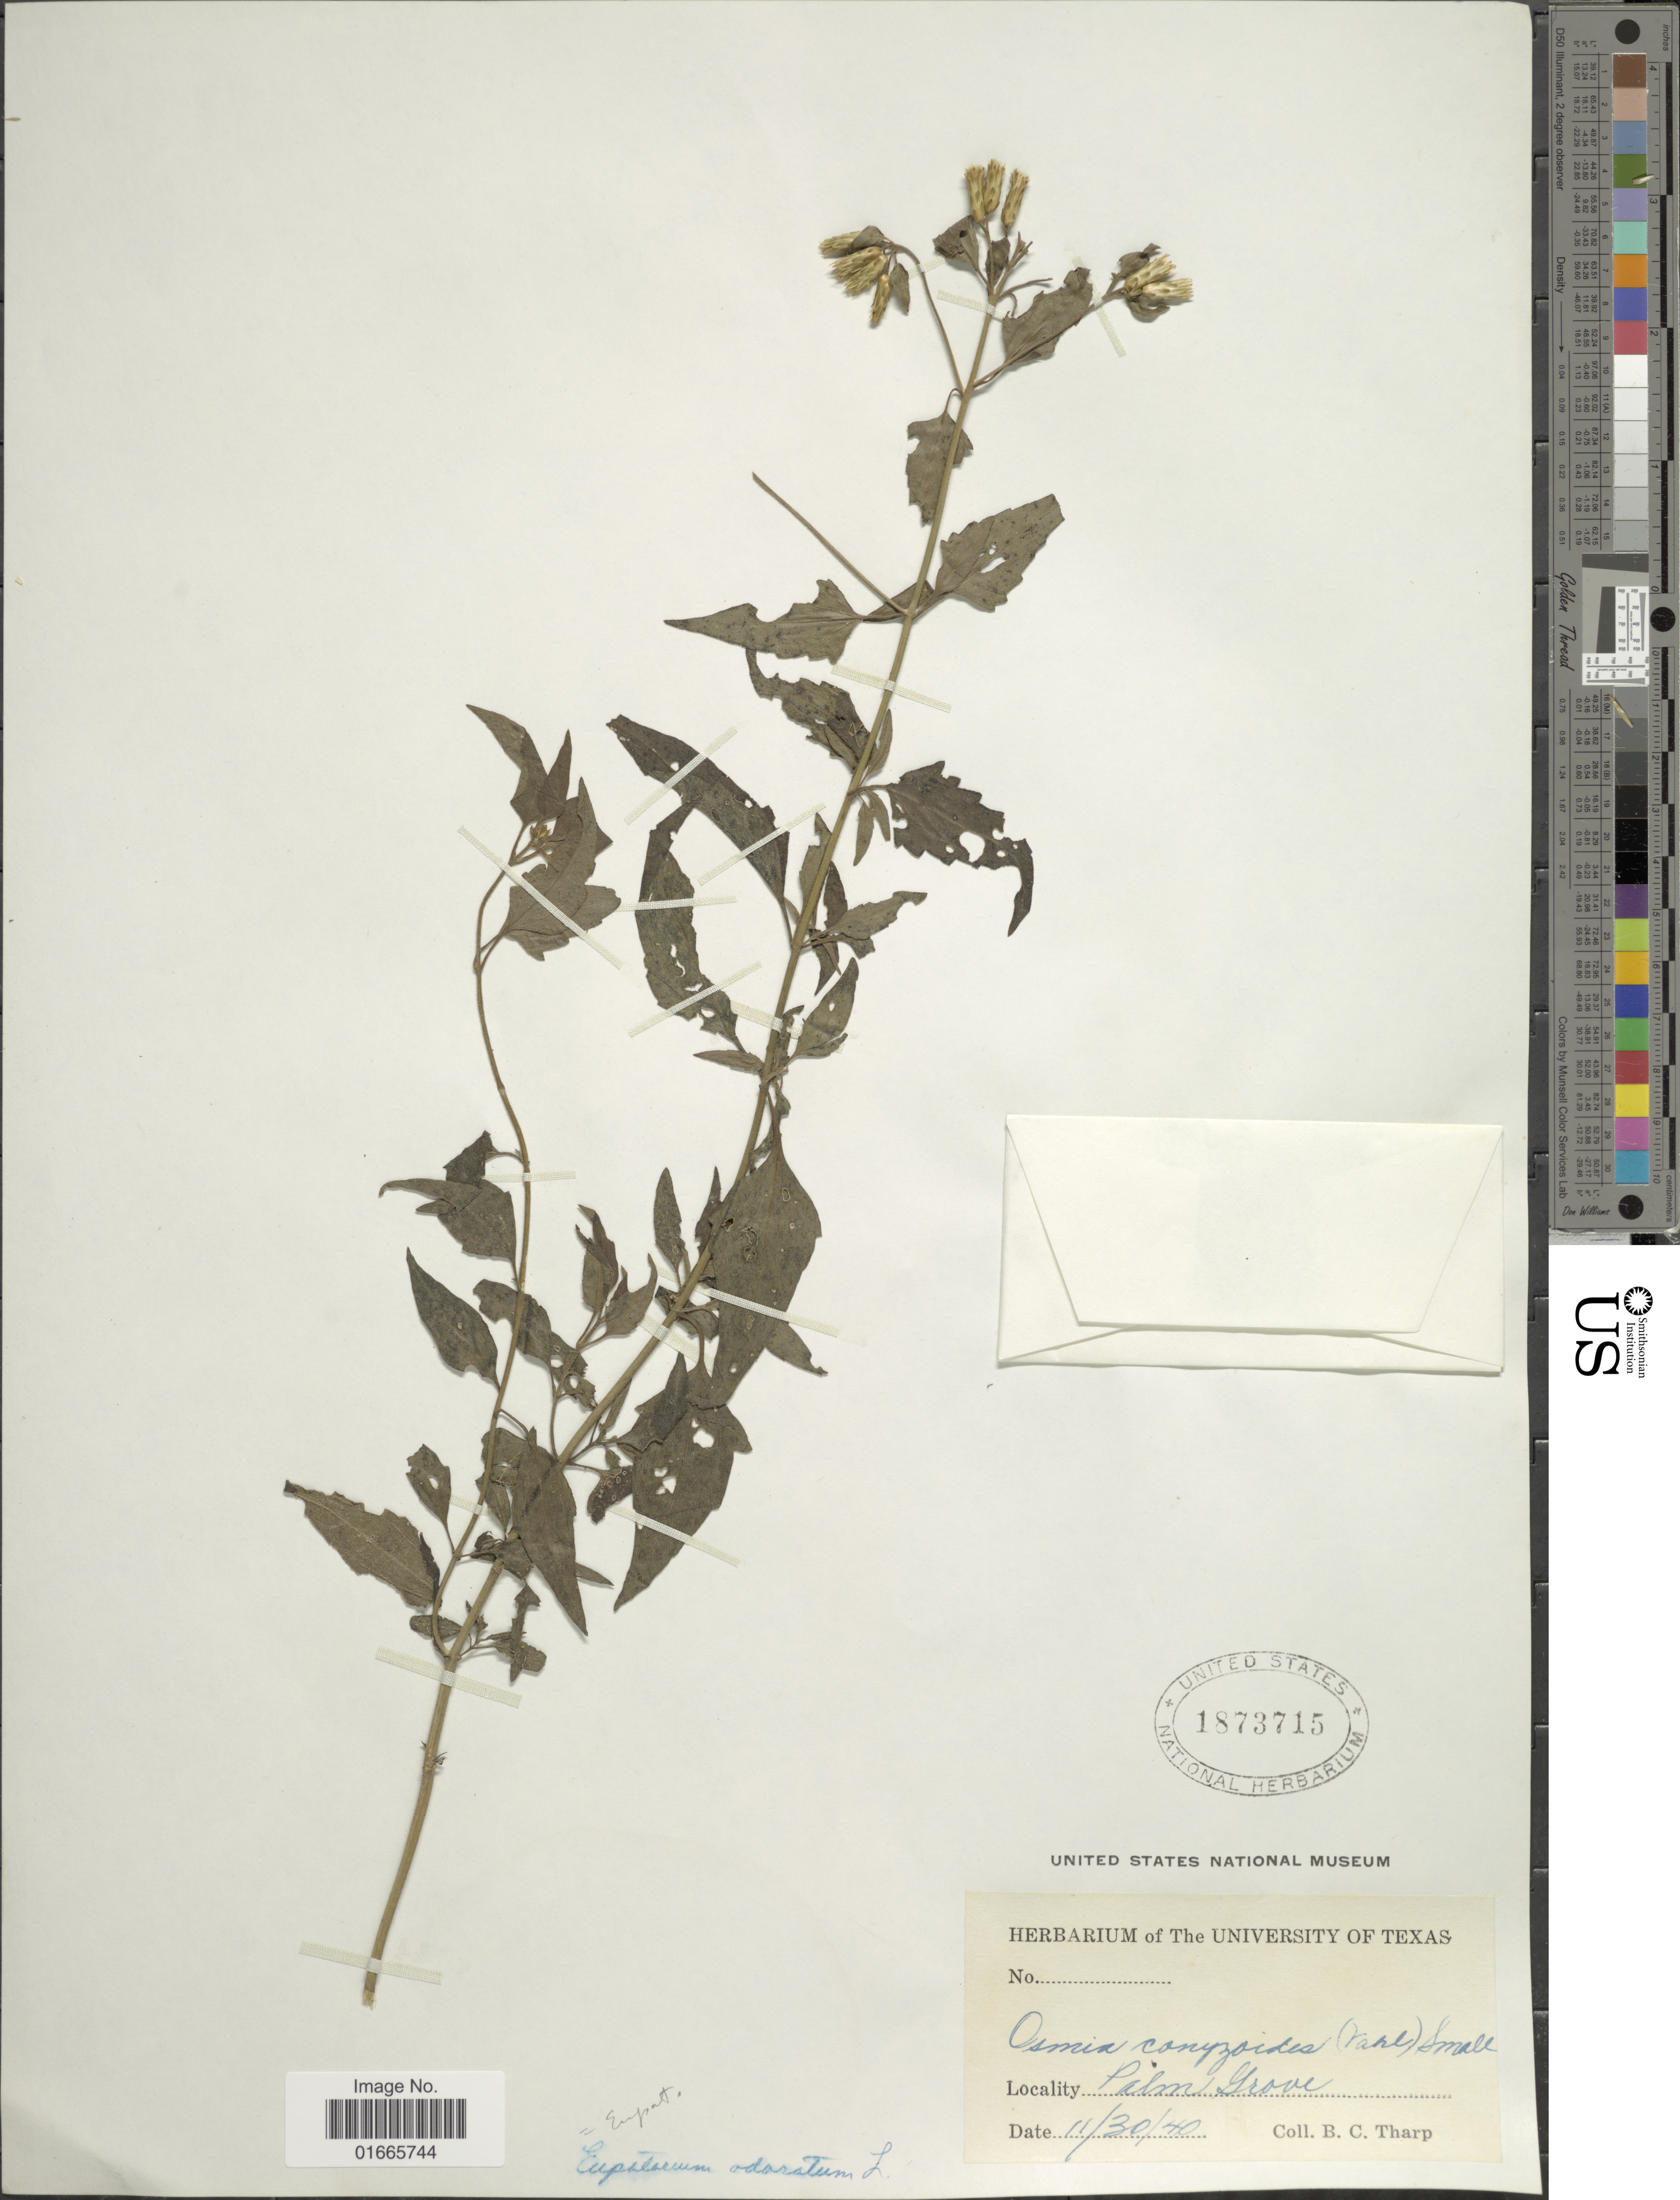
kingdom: Plantae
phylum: Tracheophyta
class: Magnoliopsida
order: Asterales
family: Asteraceae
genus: Chromolaena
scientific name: Chromolaena odorata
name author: (L.) R.M. King & H. Rob.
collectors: B. C. Tharp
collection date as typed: Transcribed d/m/y: 30/11/40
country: United States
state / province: Texas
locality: Palm Grove.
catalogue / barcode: US 1873715